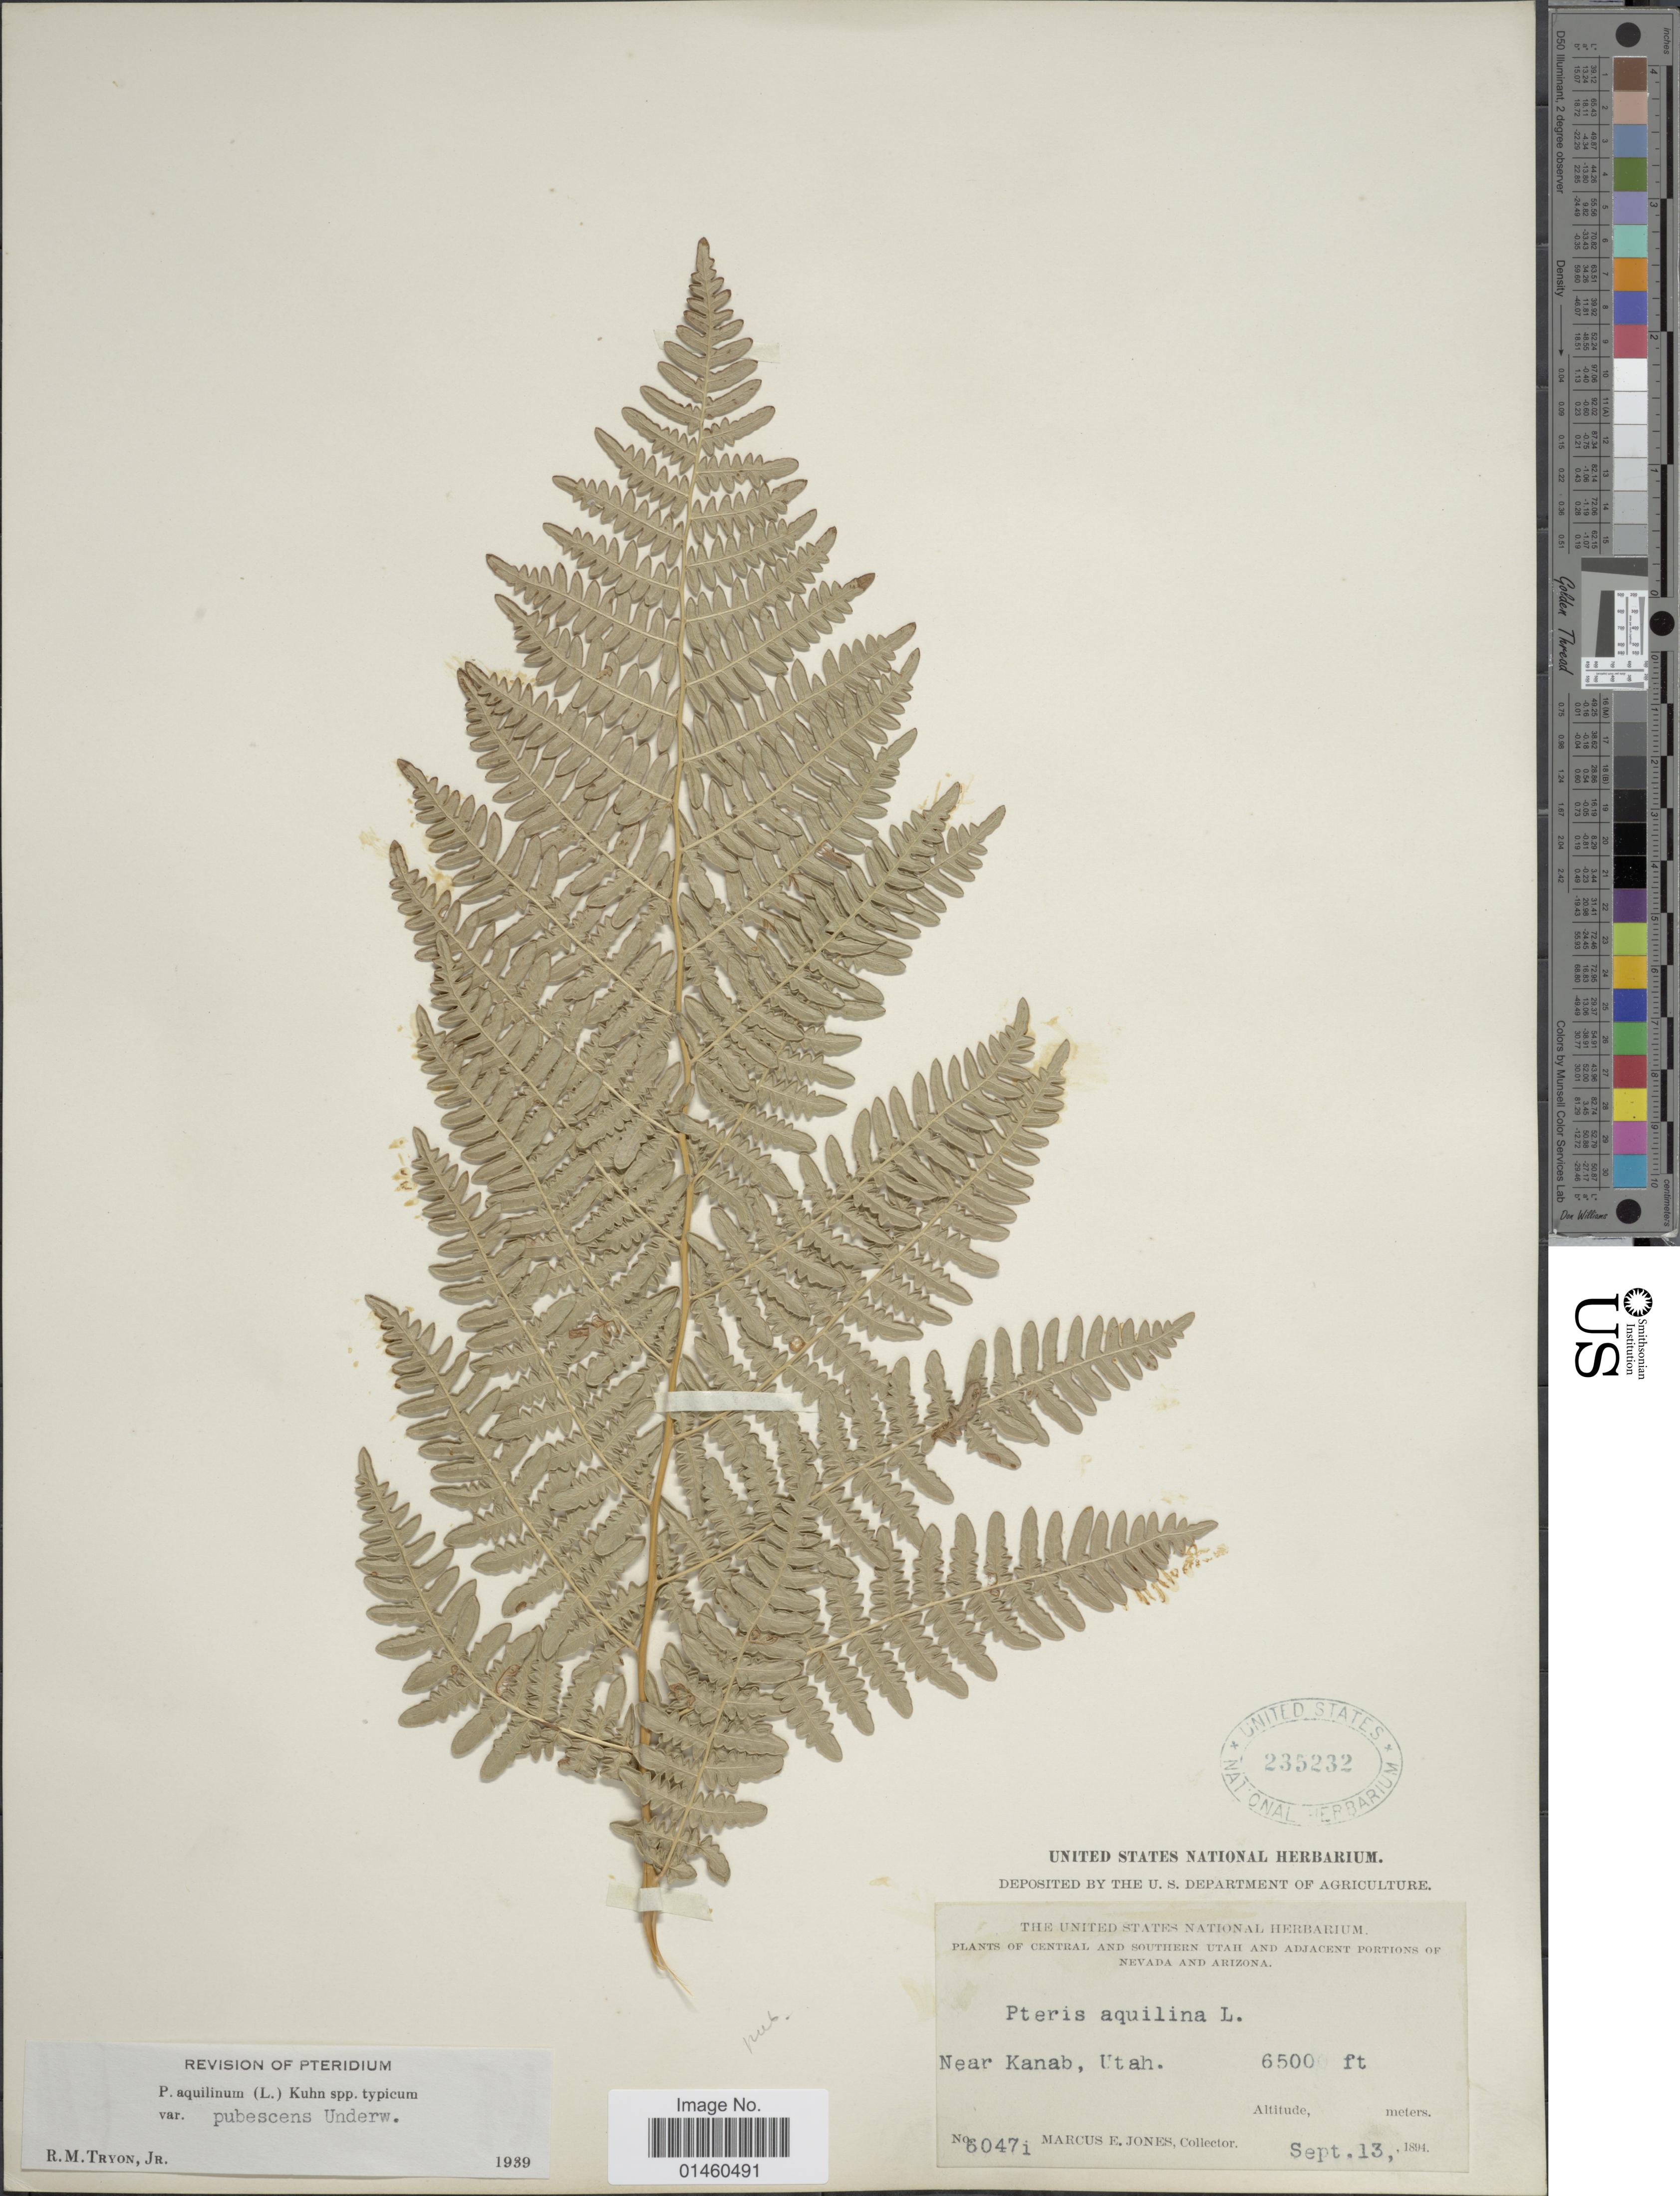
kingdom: Plantae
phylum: Tracheophyta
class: Polypodiopsida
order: Polypodiales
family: Dennstaedtiaceae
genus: Pteridium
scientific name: Pteridium pubescens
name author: (Underw.) Christenh.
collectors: M. E. Jones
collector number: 6047 i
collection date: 1894-09-13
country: United States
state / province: Utah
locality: Central and Southern Utah and adjacent portions of Nevada and Arizona, near Kanab.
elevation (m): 19812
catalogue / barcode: US 235232